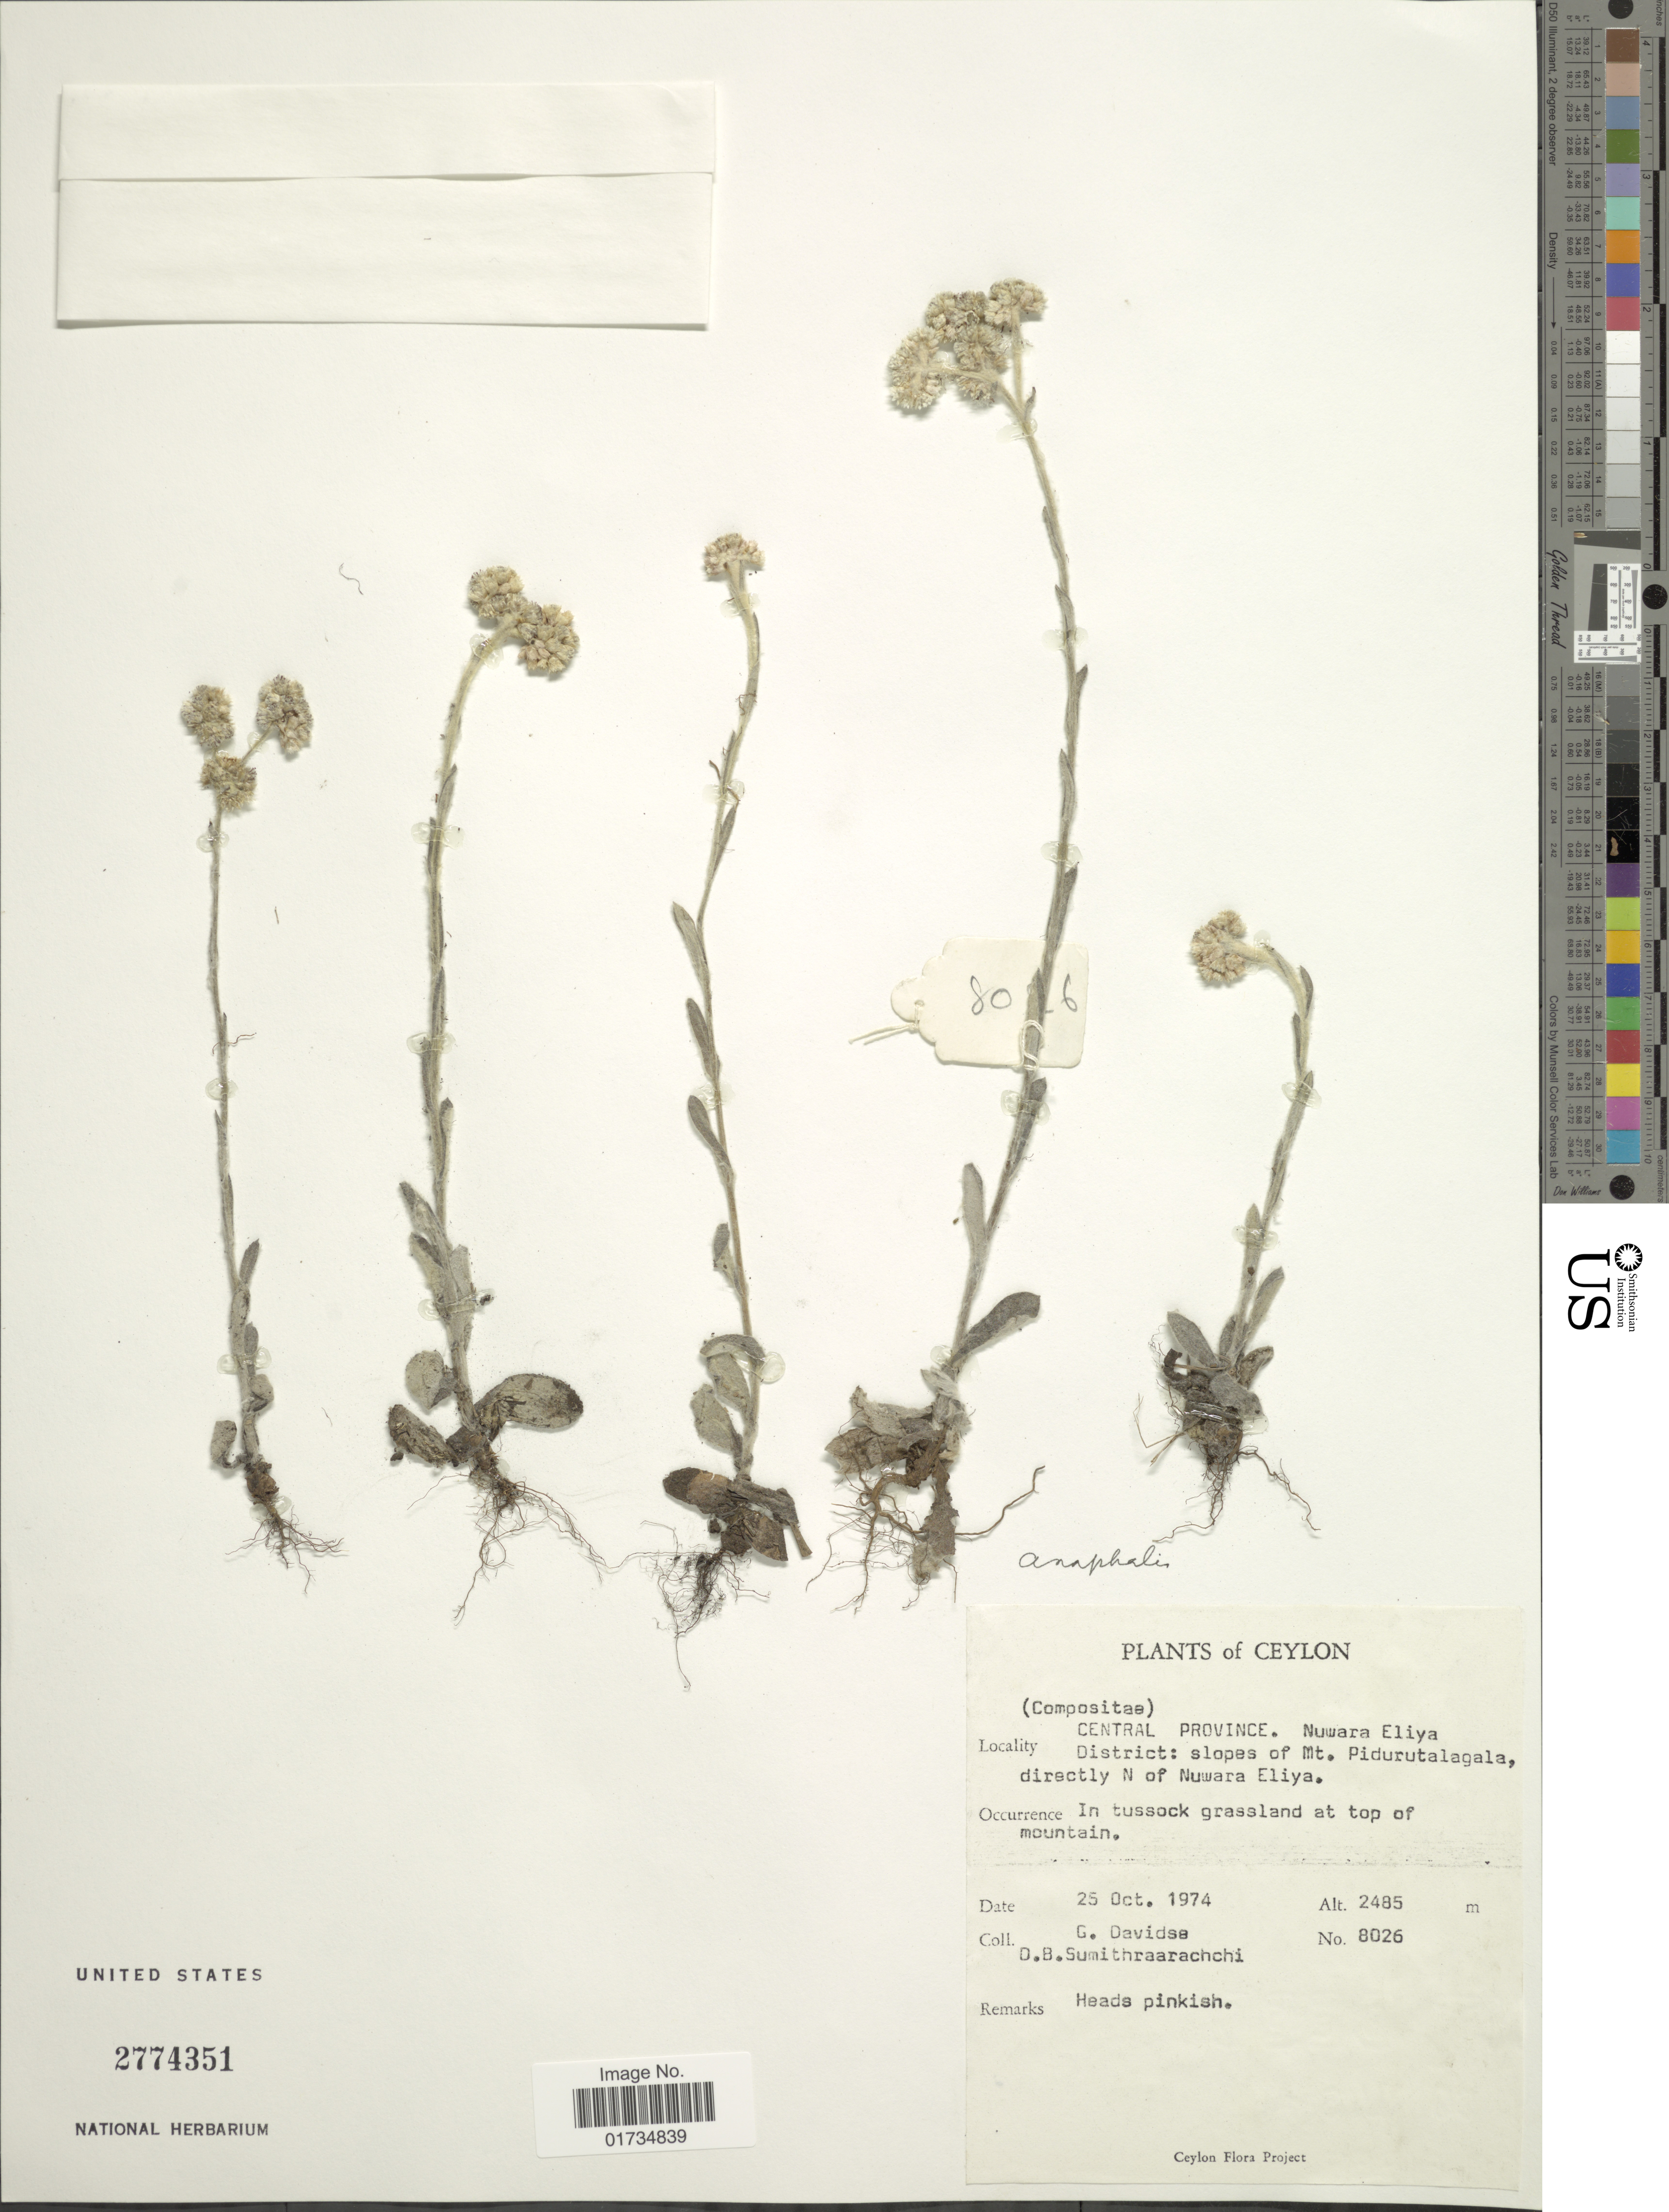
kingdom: Plantae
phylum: Tracheophyta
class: Magnoliopsida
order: Asterales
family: Asteraceae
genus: Anaphalis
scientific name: Anaphalis subdecurrens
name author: (DC.) Gamble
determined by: Chen, Y. S.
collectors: G. Davidse & D. B. Sumithraarachchi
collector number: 8026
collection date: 1974-10-25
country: Sri Lanka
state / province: Central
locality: Ceylon. Central Province. Nuwara Eliya District: slopes of Mt. Pidurutalagala, directly N of Nuwara Eliya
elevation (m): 2485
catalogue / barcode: US 2774351